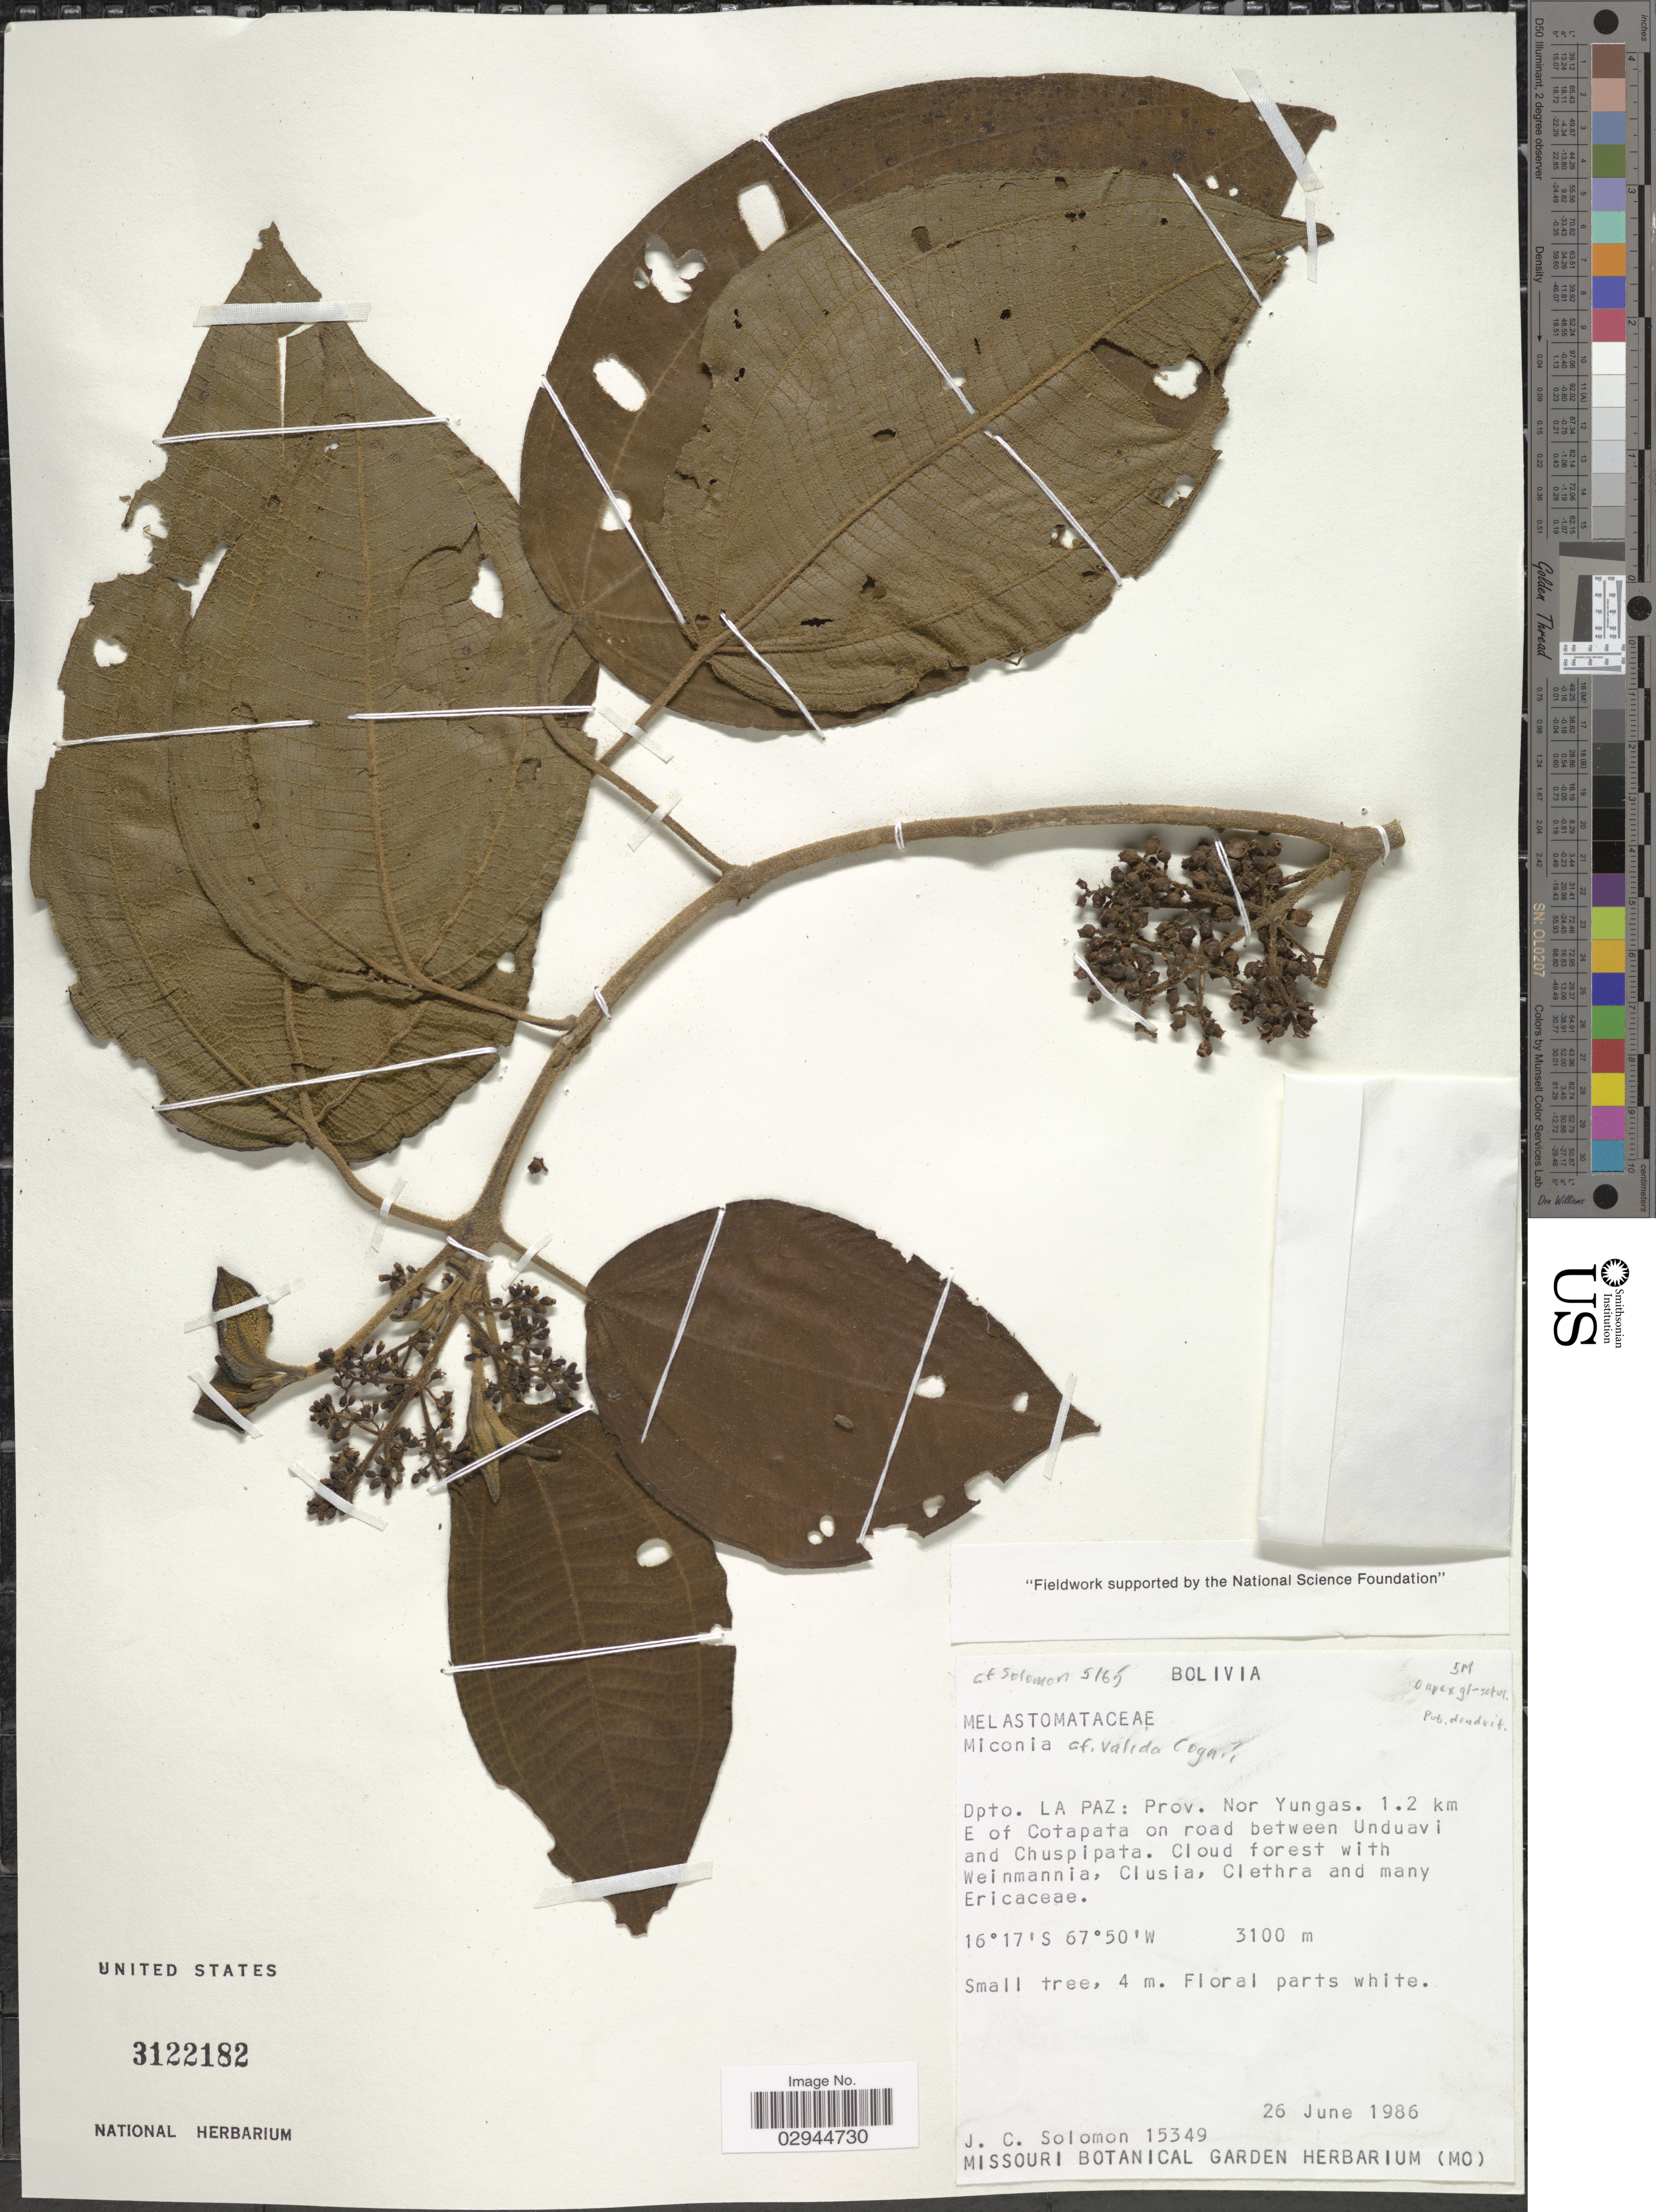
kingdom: Plantae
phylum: Tracheophyta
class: Magnoliopsida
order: Myrtales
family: Melastomataceae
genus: Miconia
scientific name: Miconia valida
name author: Cogn.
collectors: J. C. Solomon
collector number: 15349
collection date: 1986-06-26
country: Bolivia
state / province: La Paz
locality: Dpto. La Paz: Prov. Nor Yungas. 1.2 km E of Cotapata on road between Unduavi and Chuspipata.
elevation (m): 3100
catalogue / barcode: US 3122182